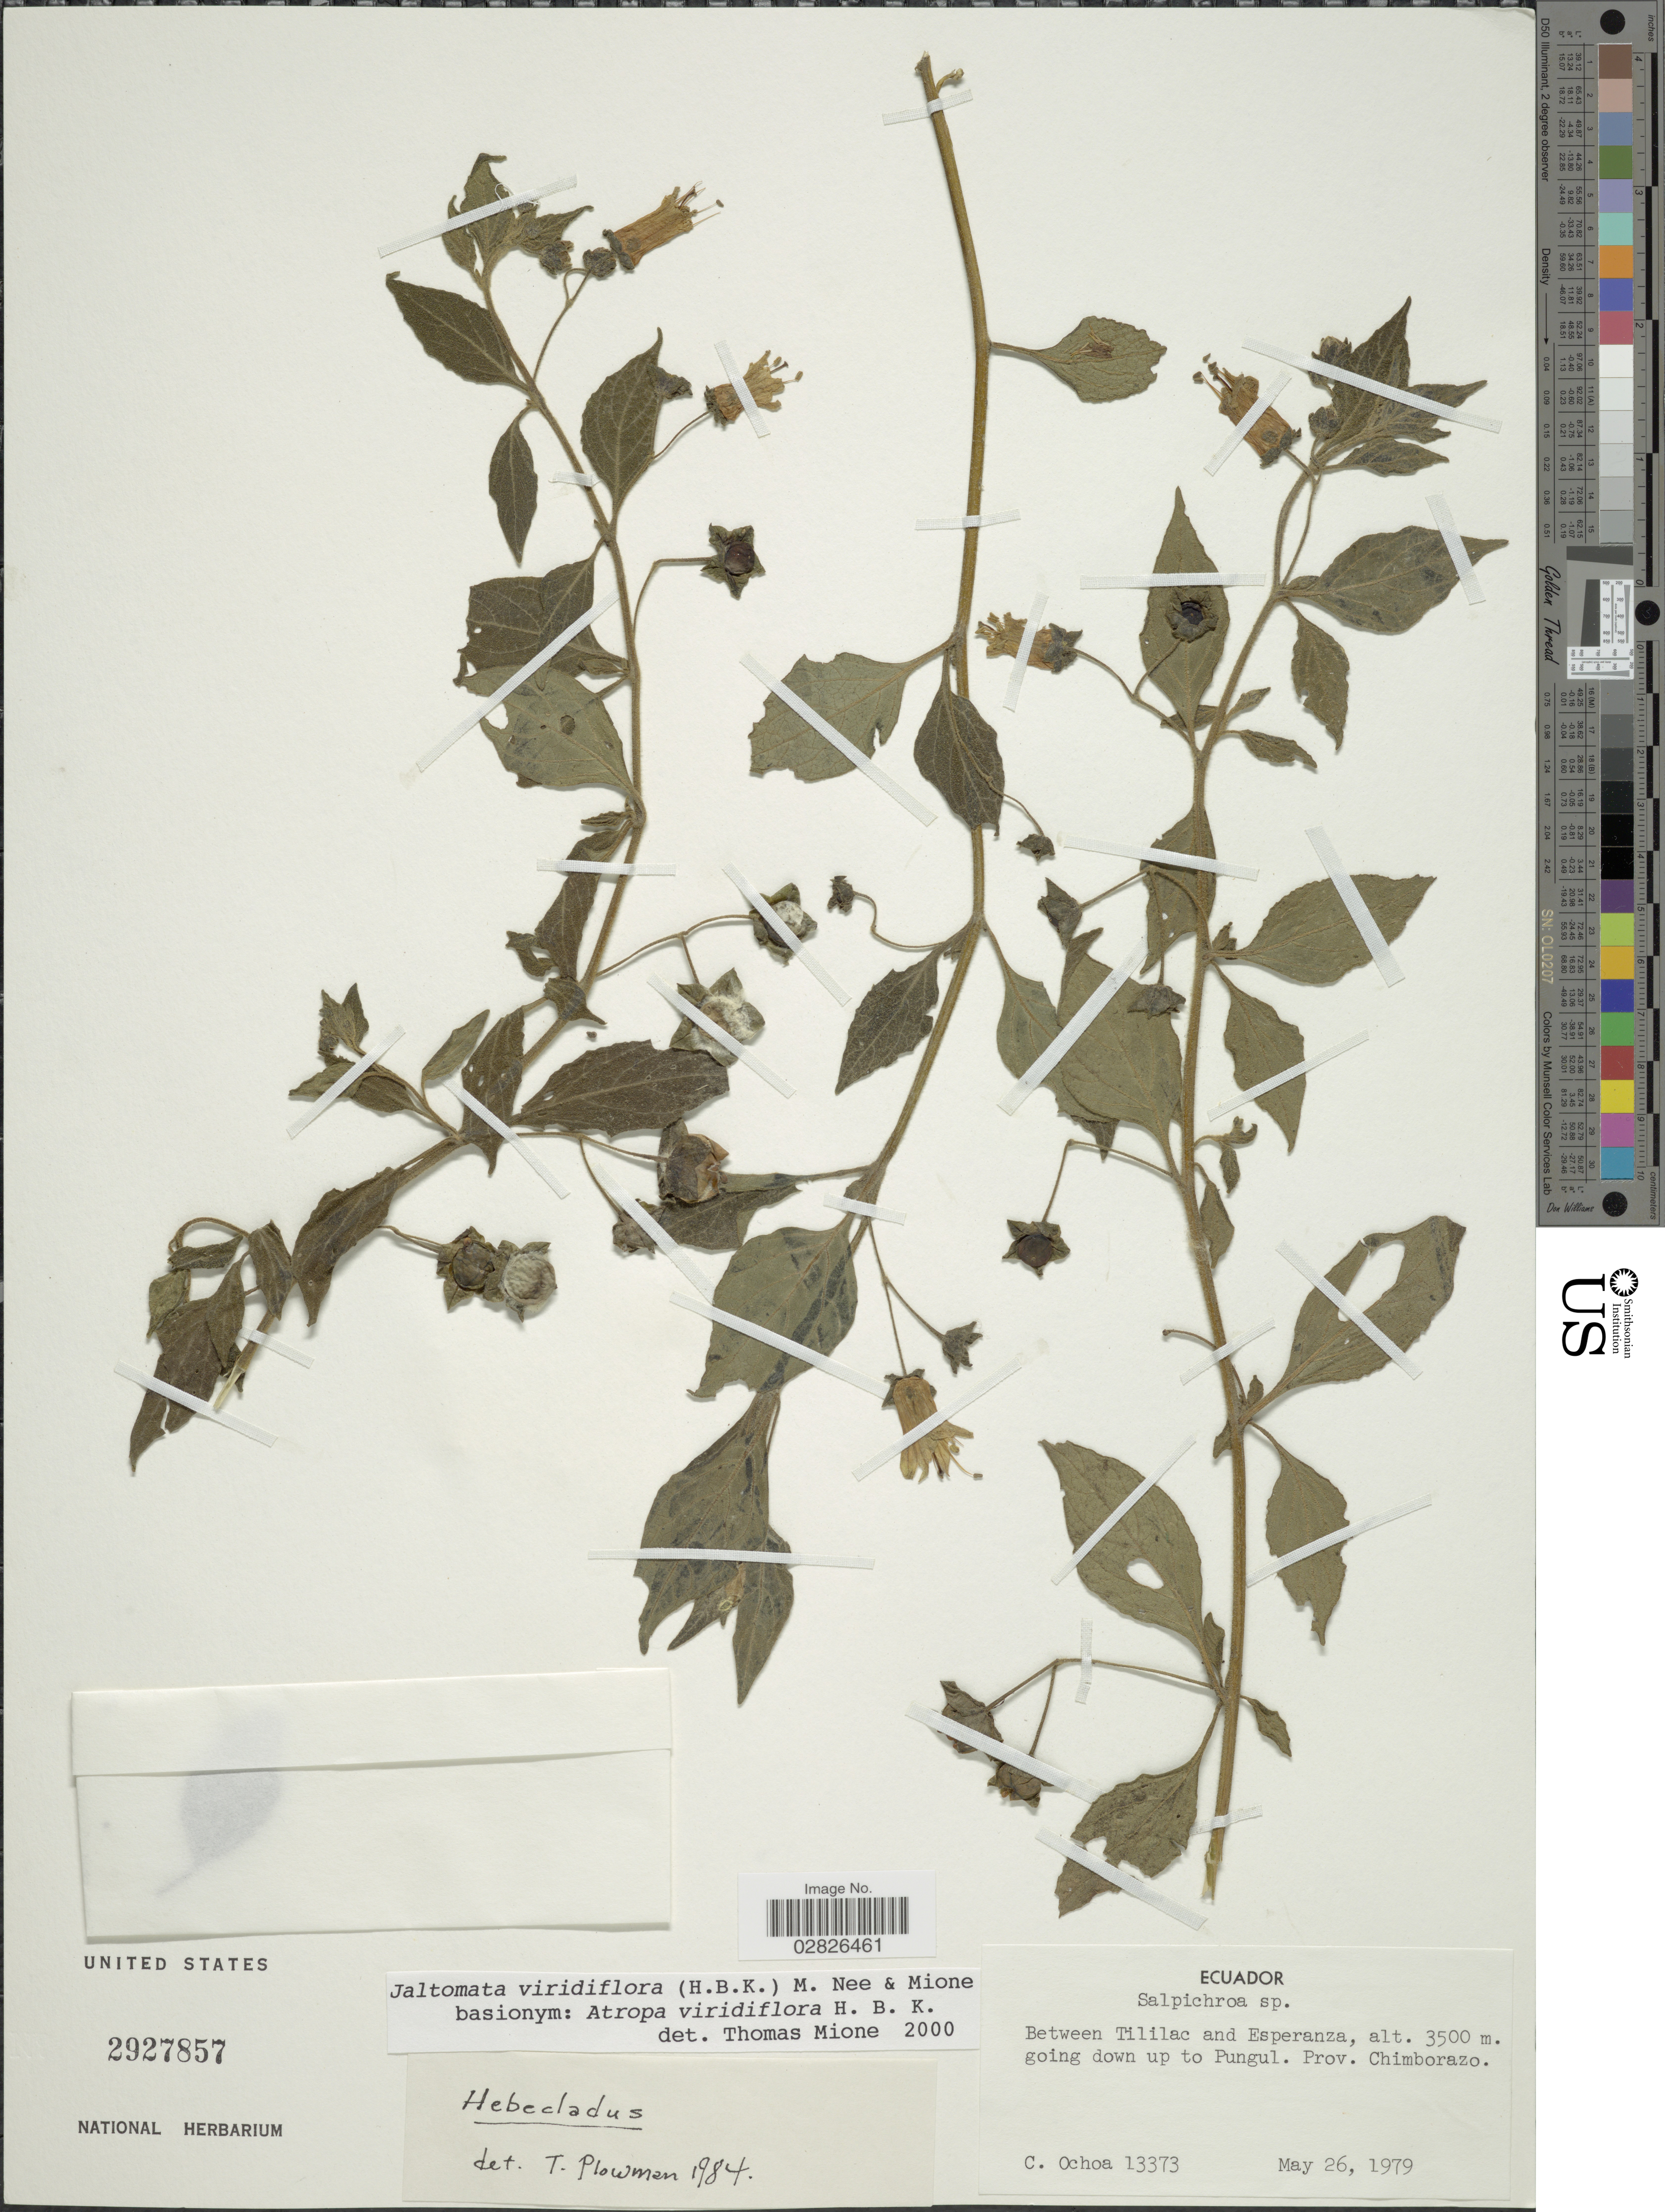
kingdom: Plantae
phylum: Tracheophyta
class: Magnoliopsida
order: Solanales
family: Solanaceae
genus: Jaltomata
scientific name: Jaltomata virdiflora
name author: (Kunth) M. Nee & Mione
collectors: C. Ochoa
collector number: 13373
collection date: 1979-05-26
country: Ecuador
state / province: Chimborazo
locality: Between Tililac and Esperanza, going down up to Pungul.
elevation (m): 3500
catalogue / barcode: US 2927857